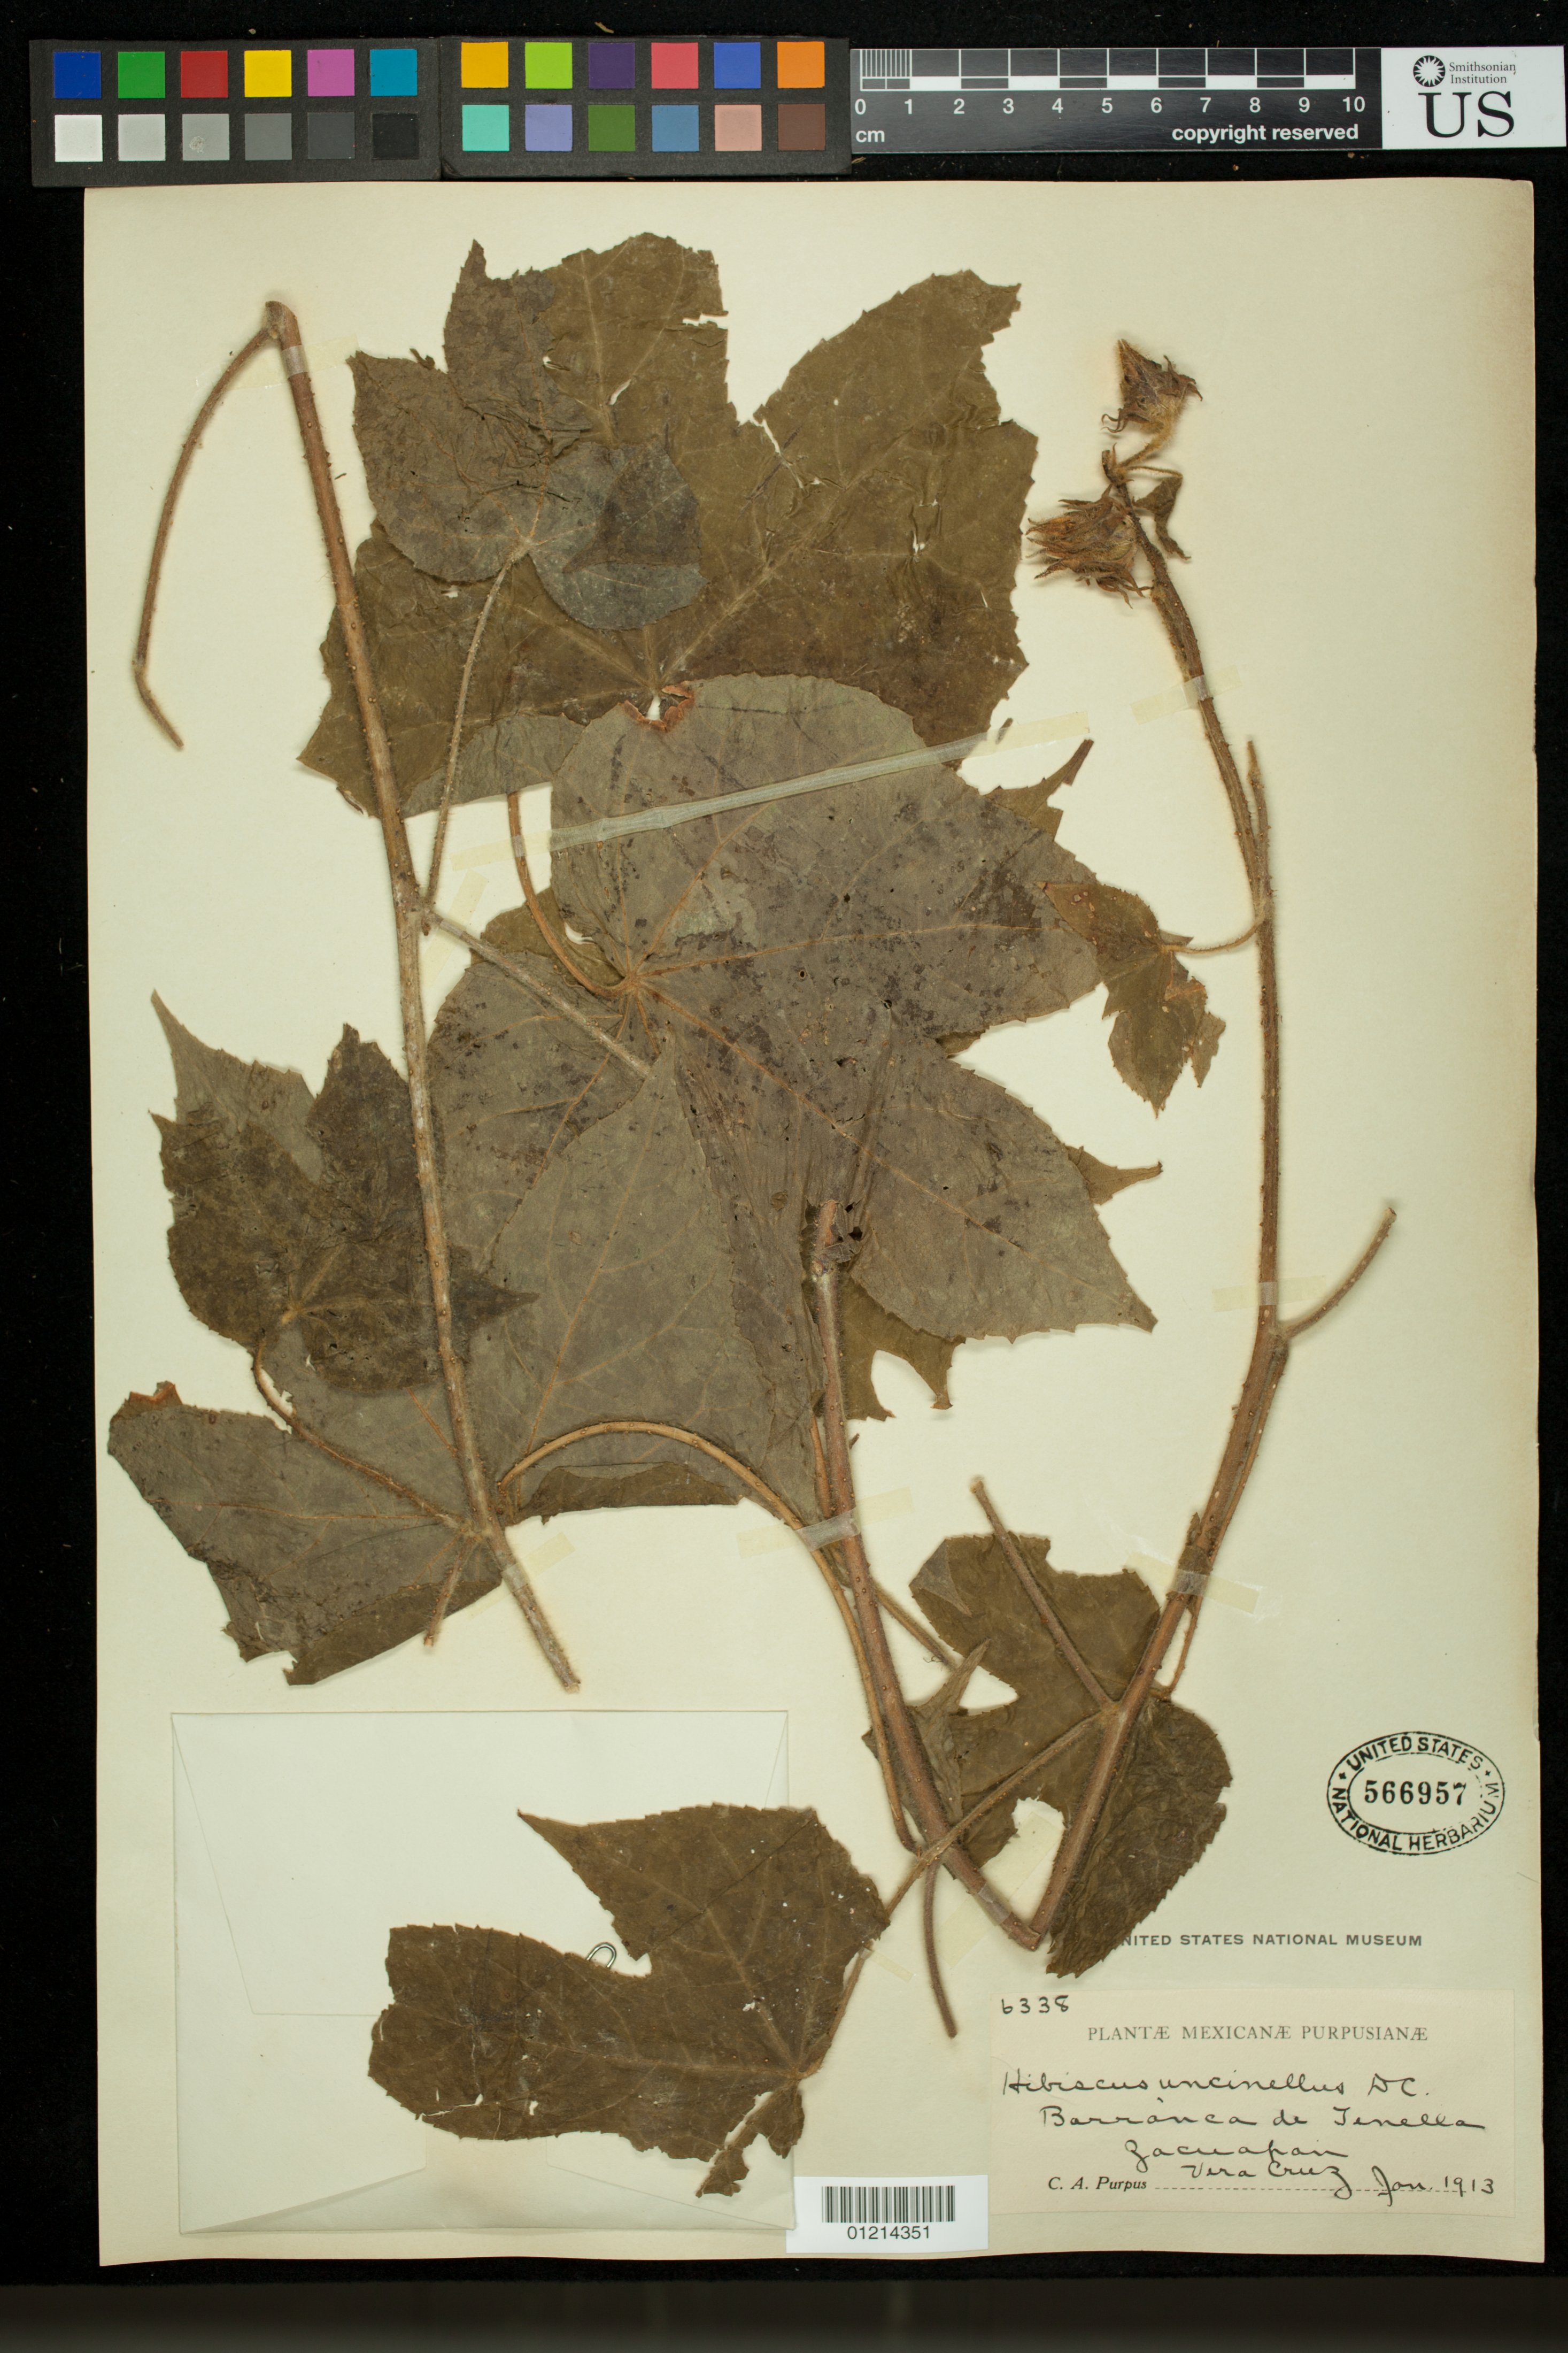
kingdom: Plantae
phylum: Tracheophyta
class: Magnoliopsida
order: Malvales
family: Malvaceae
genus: Sabdariffa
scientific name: Sabdariffa uncinella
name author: (DC.) M.M. Hanes & R.L. Barrett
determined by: Dorr, Laurence J., Curator (BOT), Smithsonian Institution - National Museum of Natural History (UNITED STATES)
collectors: C. A. Purpus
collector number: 6338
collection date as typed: Jan 1913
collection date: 1913-01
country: Mexico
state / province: Veracruz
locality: Barranca de Tenella, Zacuapan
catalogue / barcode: US 566957